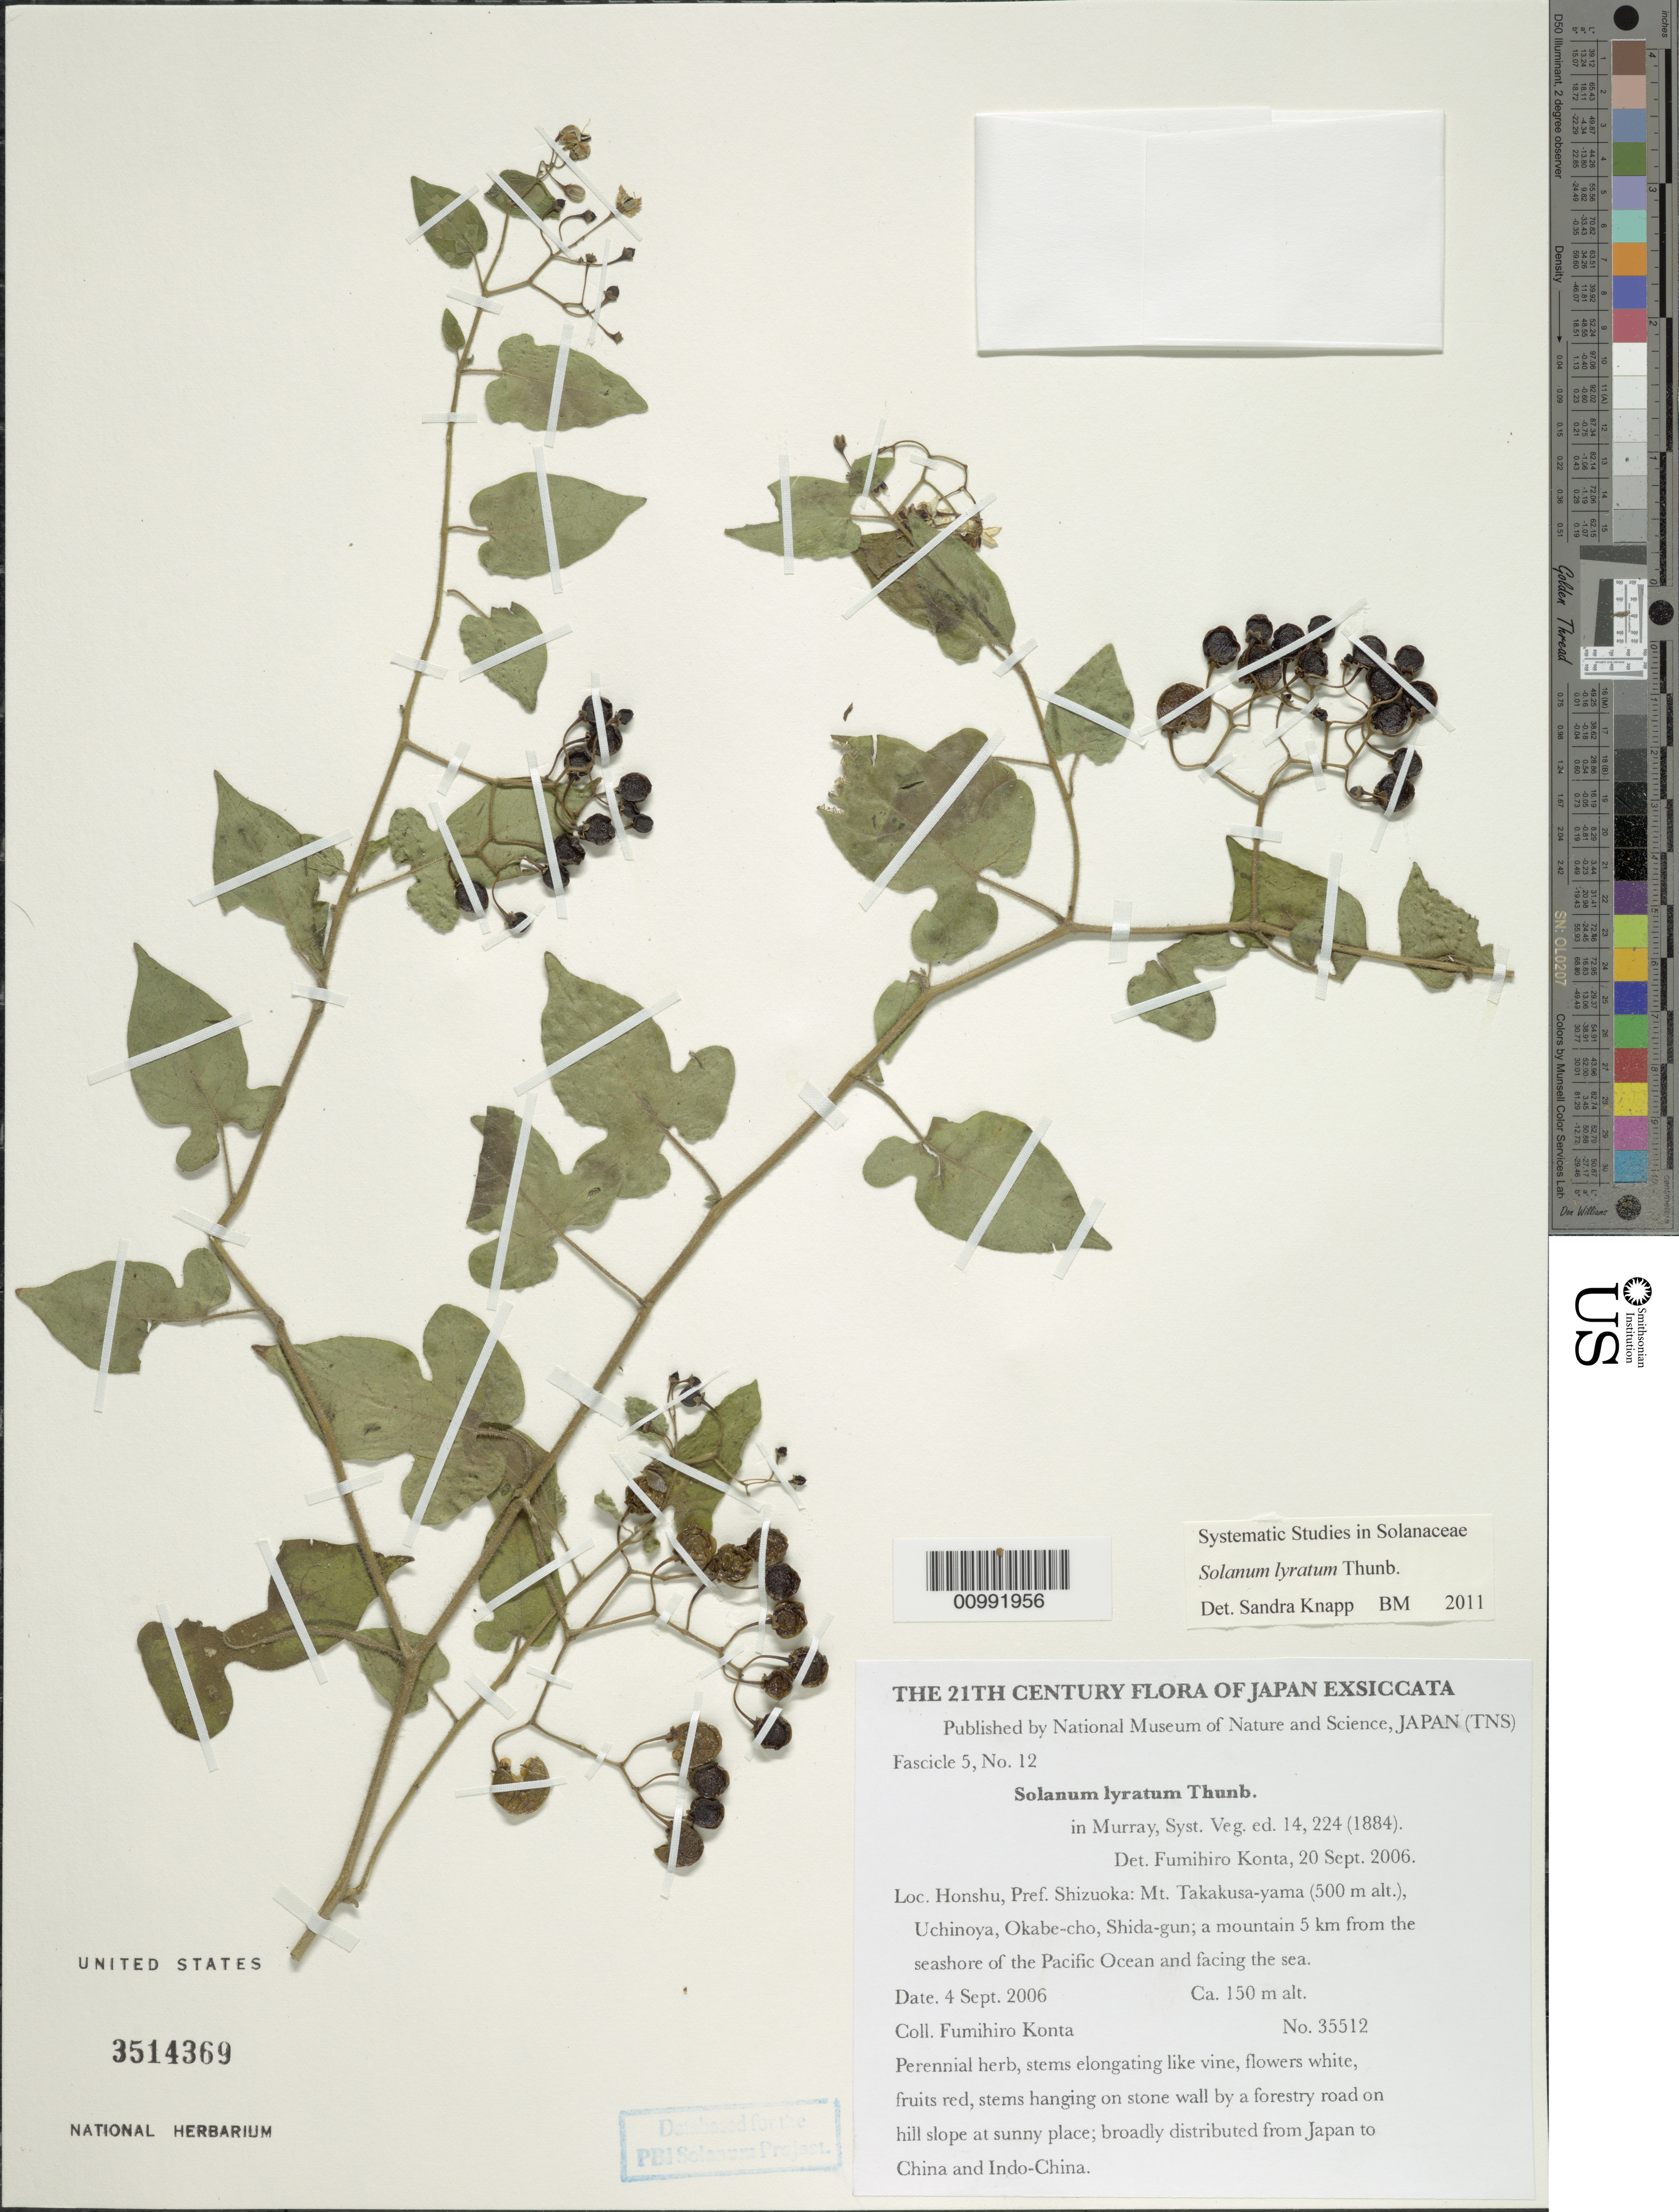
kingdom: Plantae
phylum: Tracheophyta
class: Magnoliopsida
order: Solanales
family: Solanaceae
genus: Solanum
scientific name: Solanum lyratum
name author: Thunb.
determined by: Knapp, S. D.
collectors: F. Konta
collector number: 35512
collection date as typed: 4 Sep 2006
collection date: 2006-09-04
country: Japan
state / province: Sizuoka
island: Honshu I.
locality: Uchinoya, Okabe-cho, Shida-gun; a mountain 5 km from the seashore of the Pacific Ocean and facing the sea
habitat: hill slope at sunny place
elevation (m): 150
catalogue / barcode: US 3514369